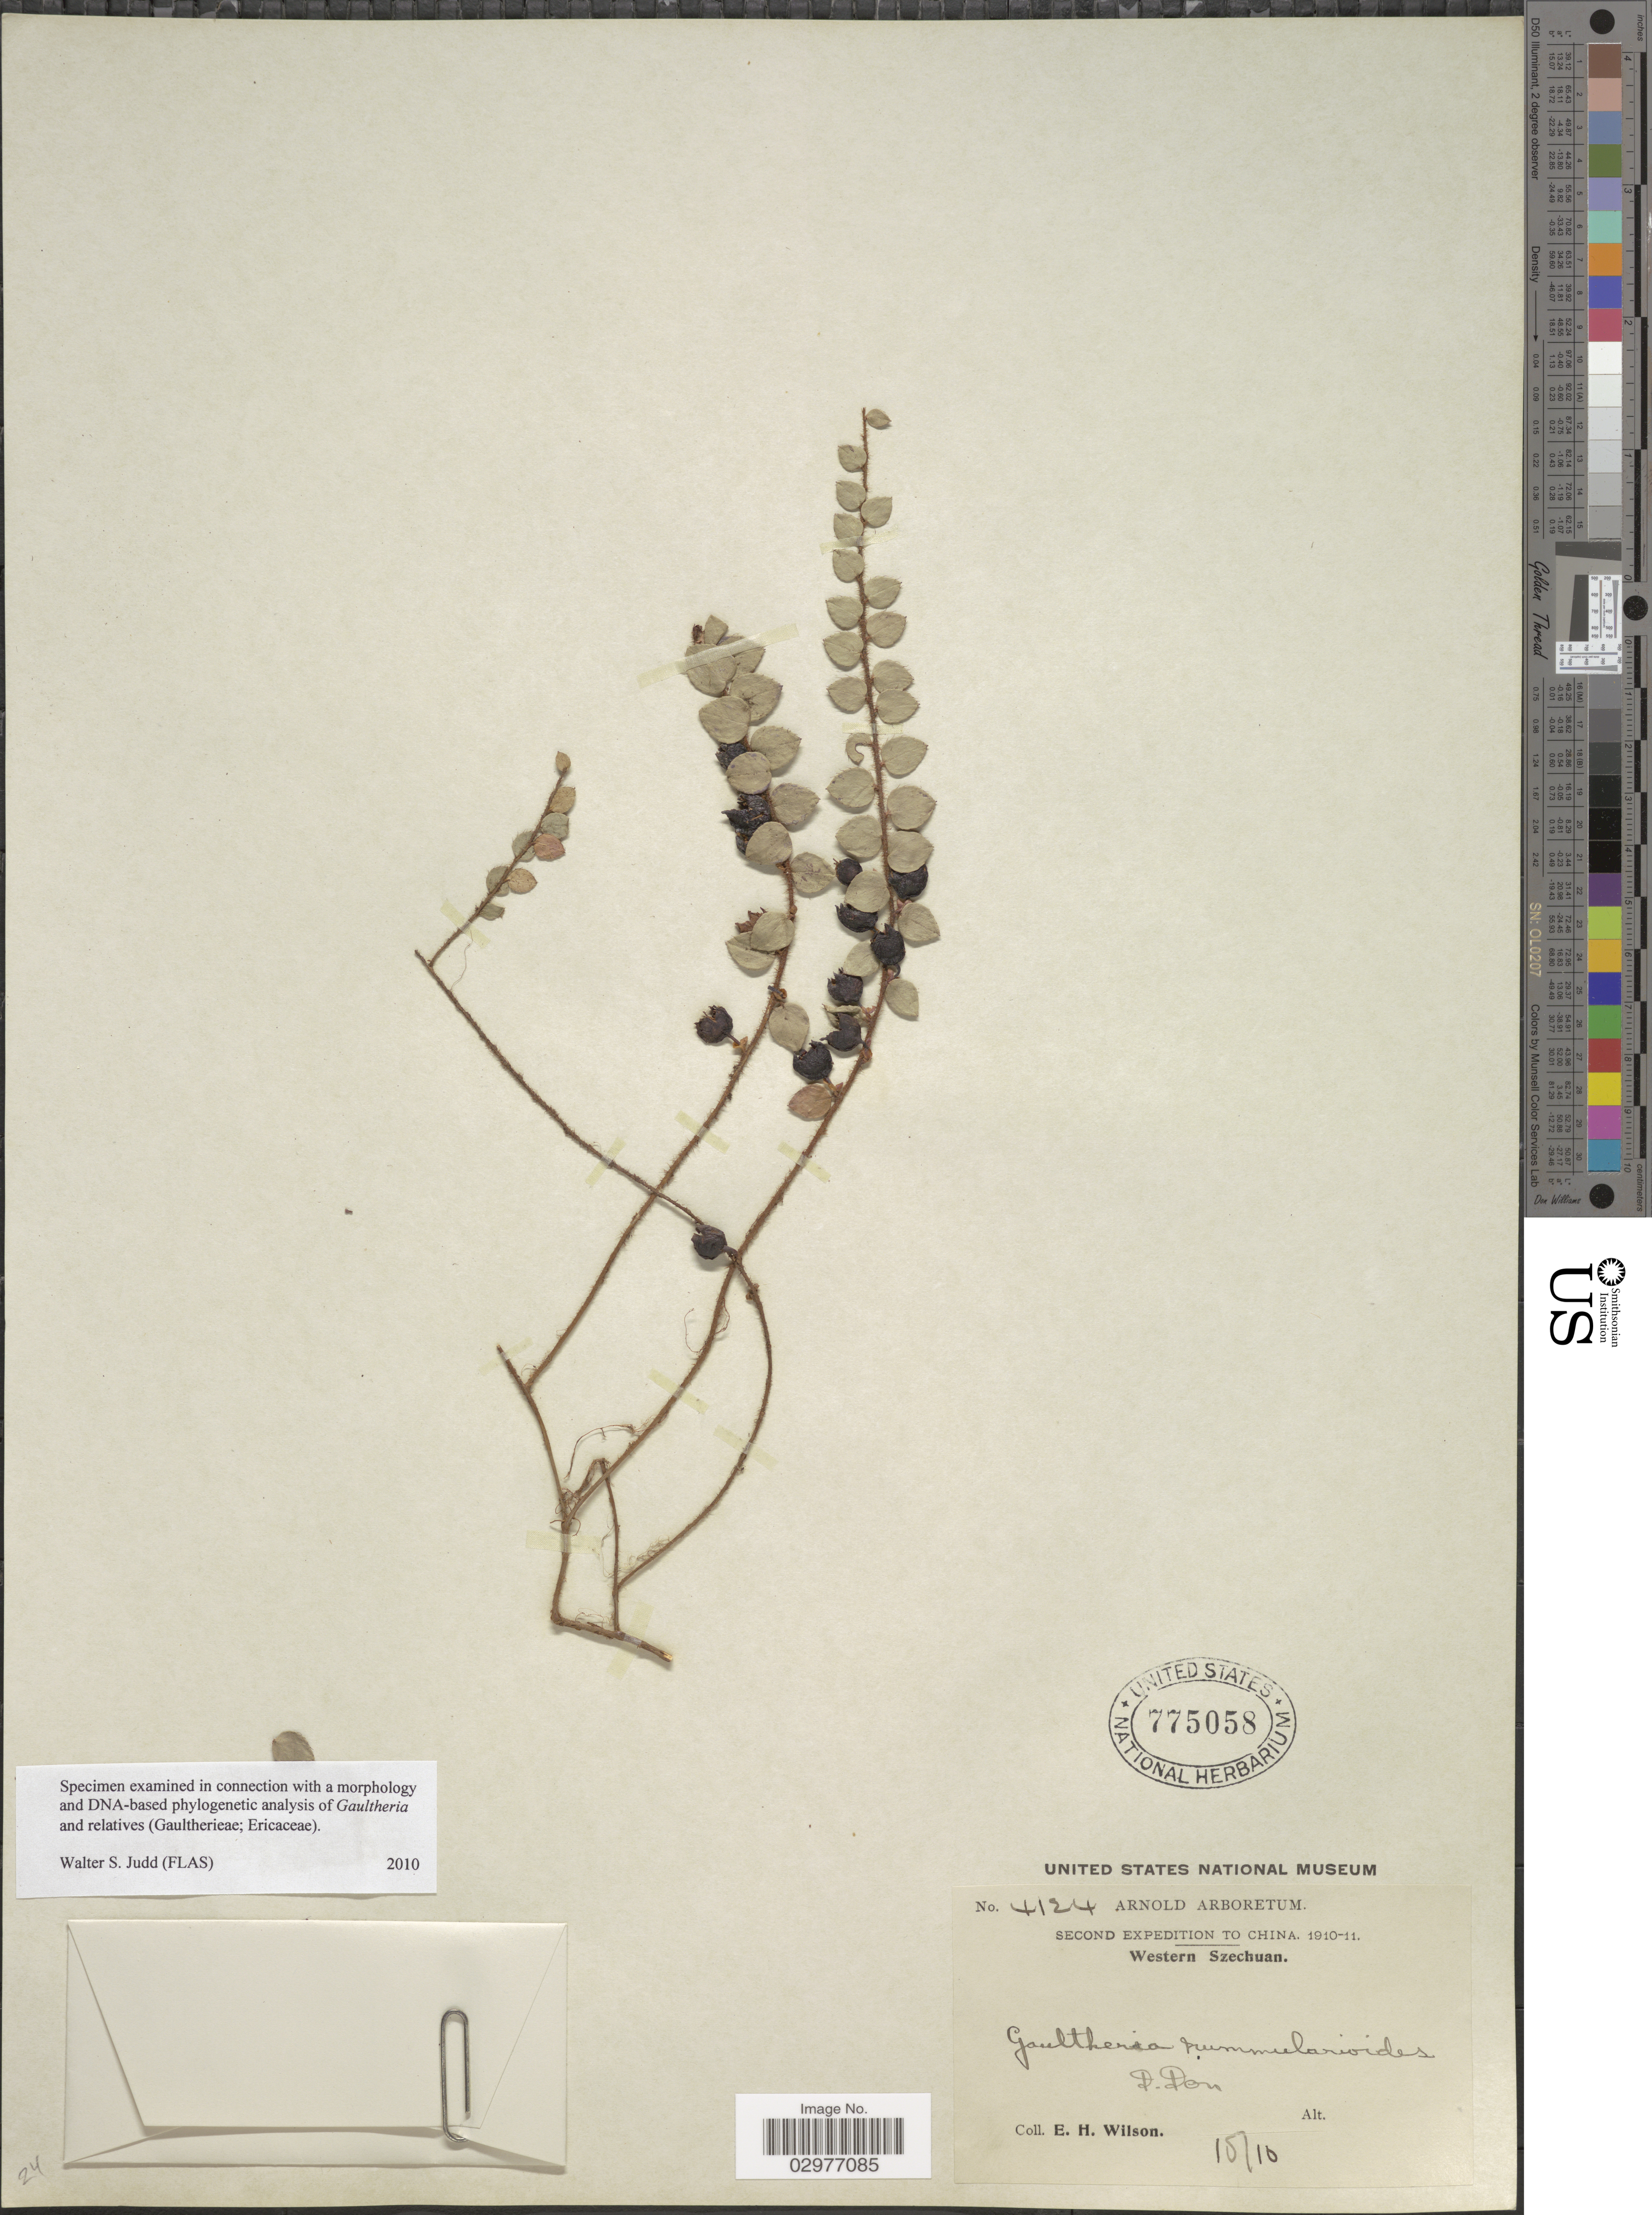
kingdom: Plantae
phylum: Tracheophyta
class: Magnoliopsida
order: Ericales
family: Ericaceae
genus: Gaultheria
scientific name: Gaultheria nummularioides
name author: G. Don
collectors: E. Wilson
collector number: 4124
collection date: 1910-10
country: China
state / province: Sichuan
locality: Western Szechuan.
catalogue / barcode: US 775058